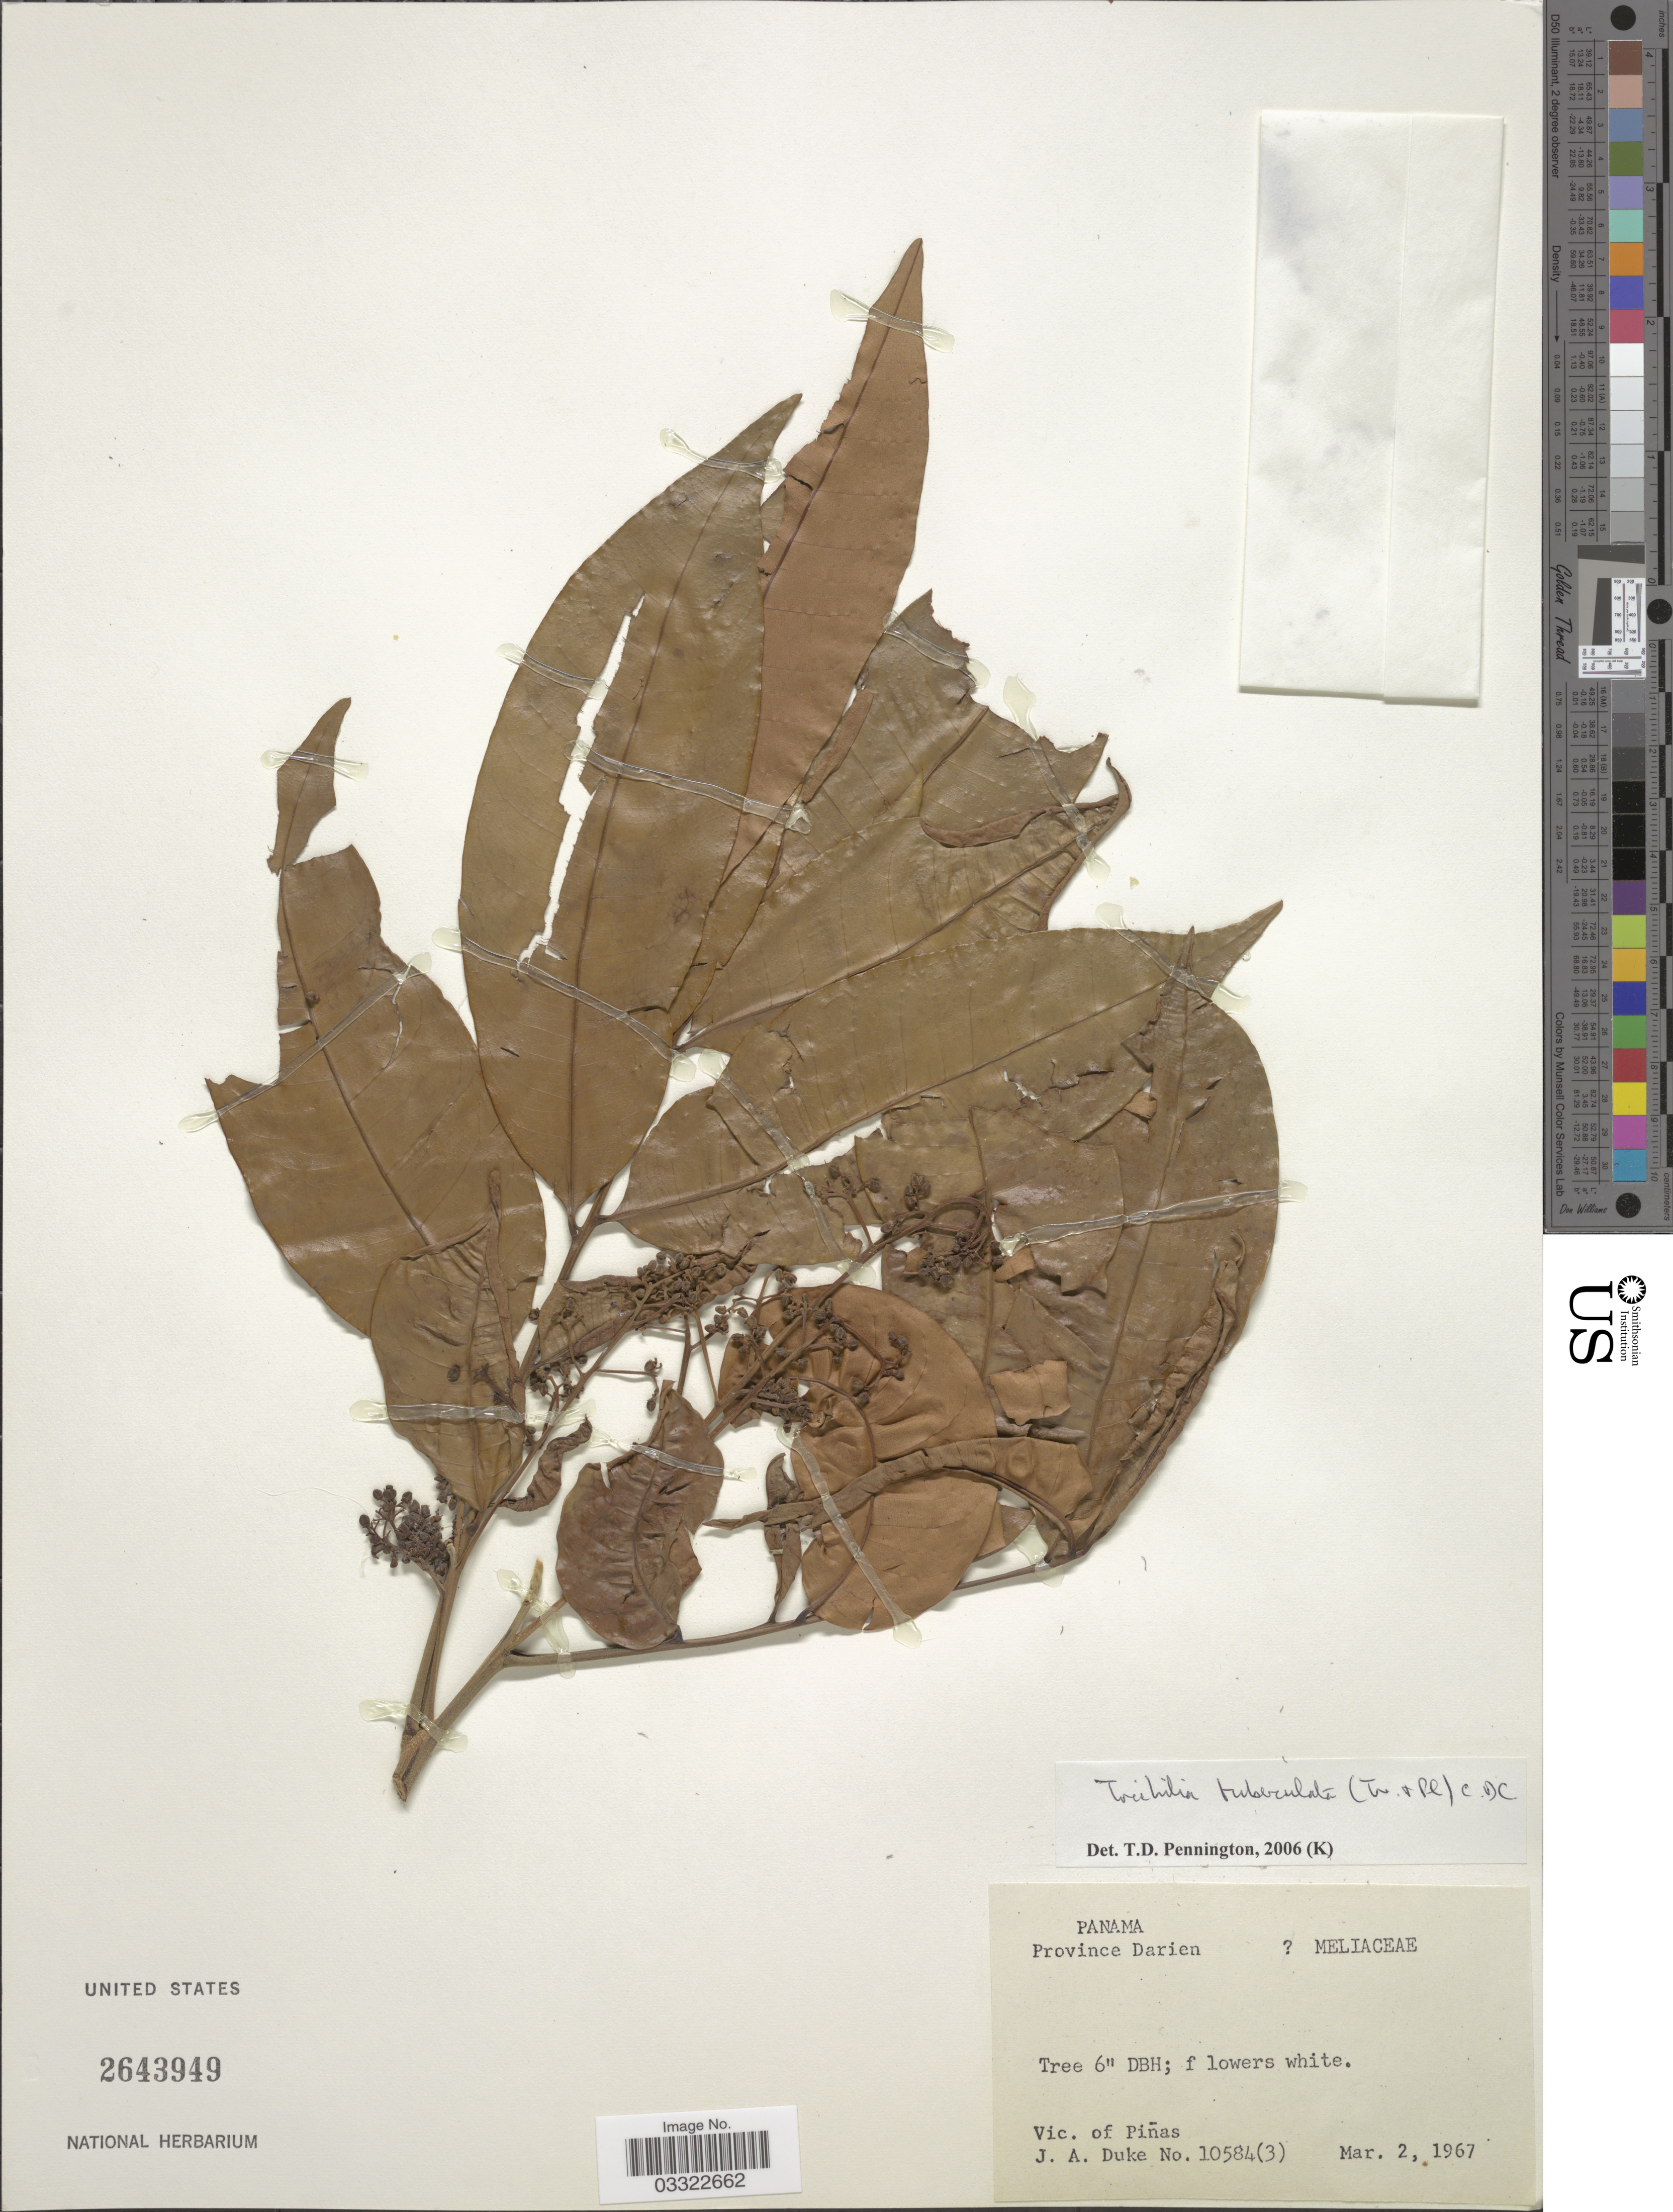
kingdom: Plantae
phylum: Tracheophyta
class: Magnoliopsida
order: Sapindales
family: Meliaceae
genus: Trichilia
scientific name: Trichilia tuberculata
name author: (Triana & Planch.) C. DC.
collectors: J. A. Duke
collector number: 10584(3)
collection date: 1967-03-02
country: Panama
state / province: Darién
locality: Vic. of Piñas.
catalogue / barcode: US 2643949